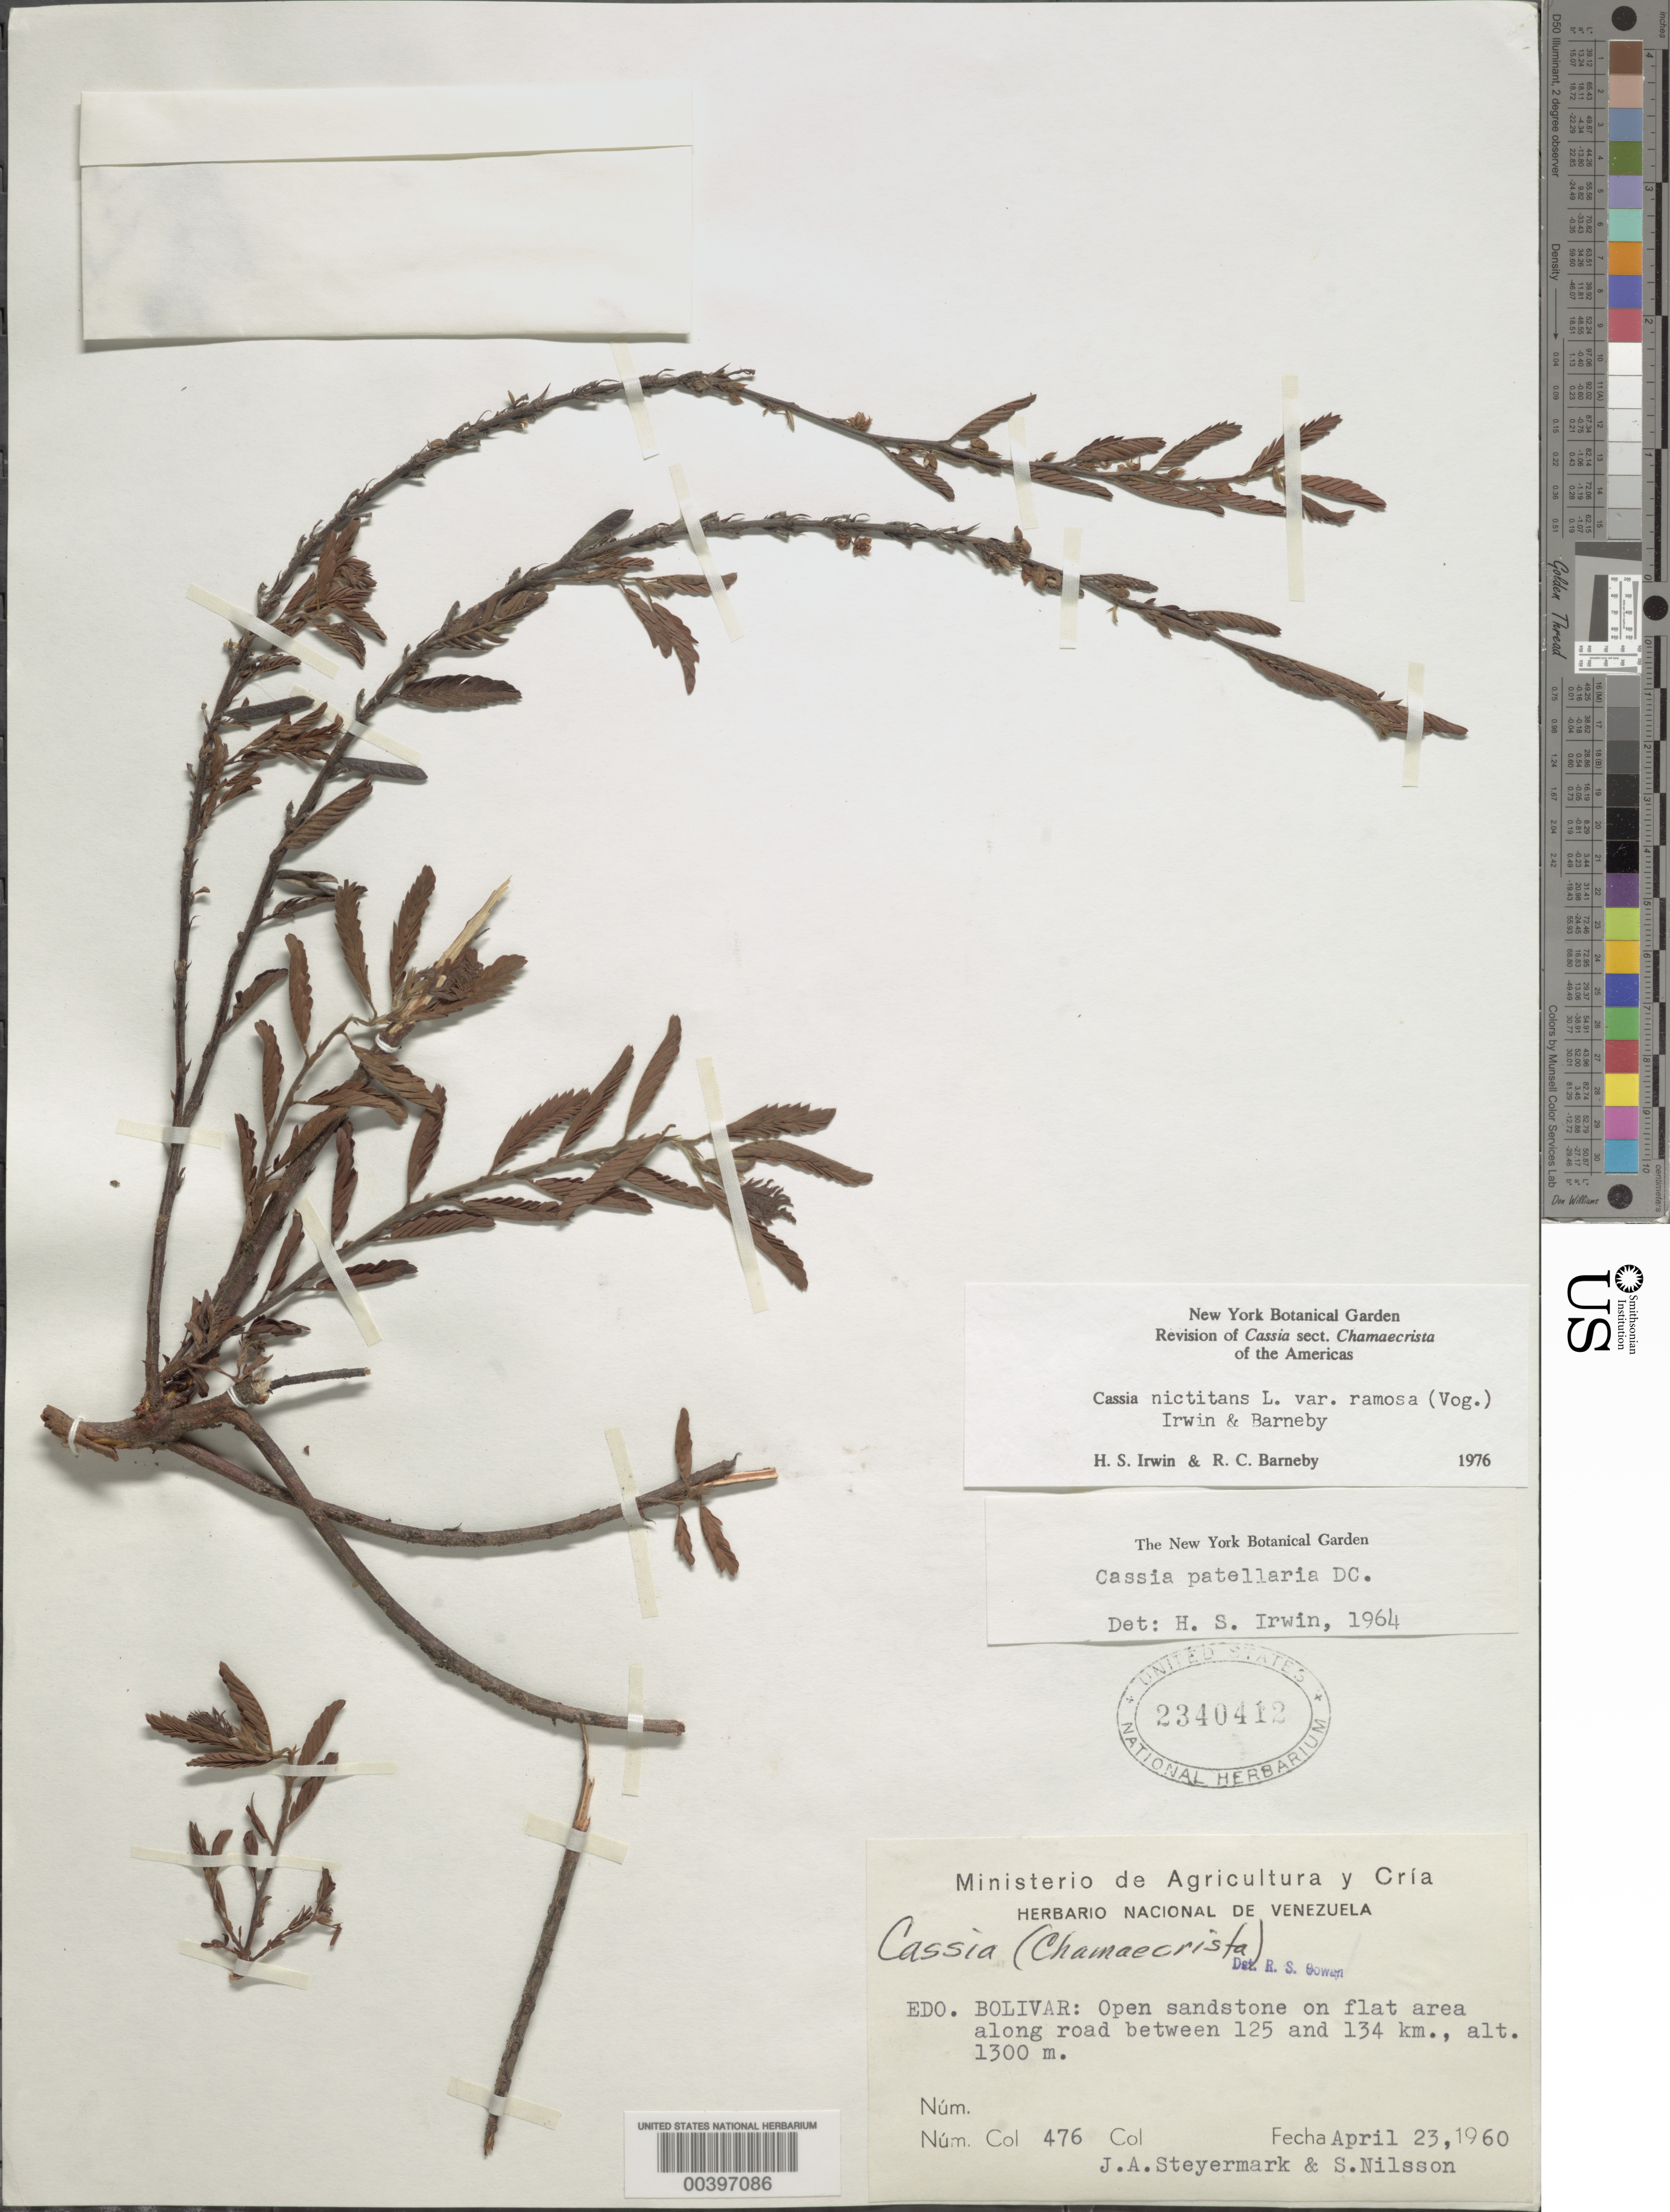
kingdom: Plantae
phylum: Tracheophyta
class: Magnoliopsida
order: Fabales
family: Fabaceae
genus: Chamaecrista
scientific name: Chamaecrista nictitans var. ramosa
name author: (Vogel) H.S. Irwin & Barneby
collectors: J. Steyermark & Sv. Nilsson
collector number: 476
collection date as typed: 23 Apr 1960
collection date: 1960-04-23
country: Venezuela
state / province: Bolivar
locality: Along road between 125 and 134 km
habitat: Open sandstone on flat area along road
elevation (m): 1300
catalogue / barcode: US 2340412